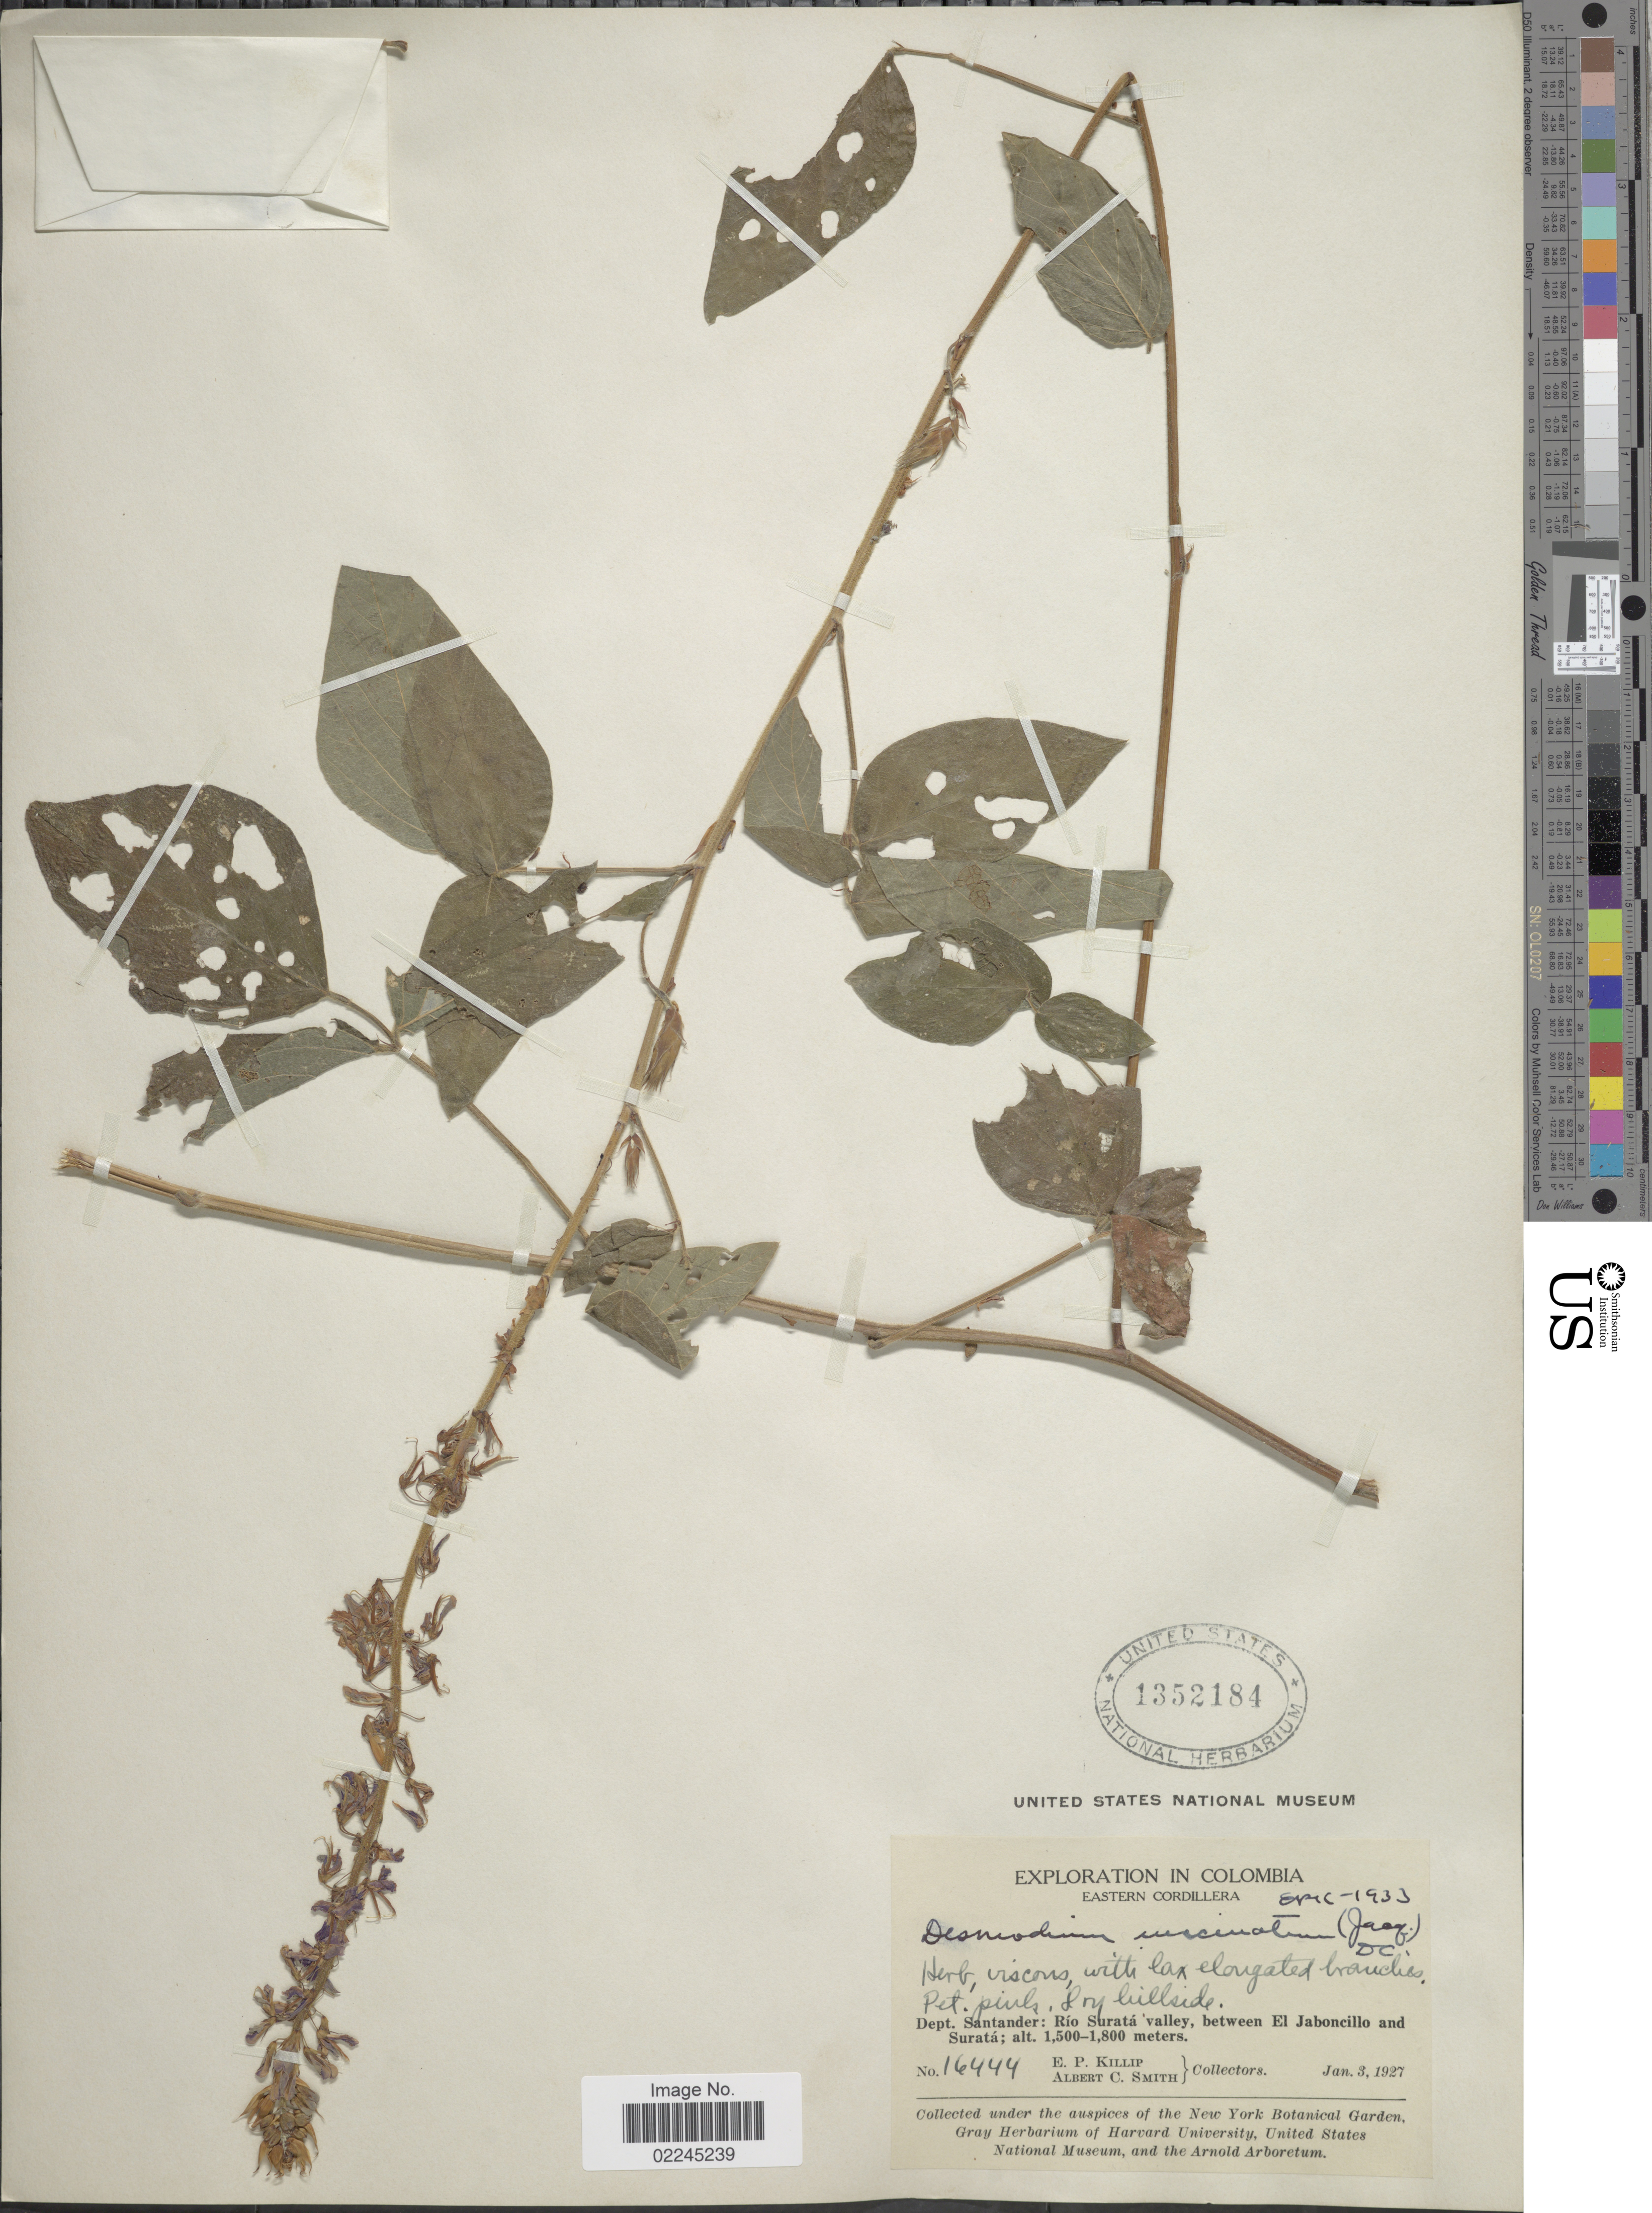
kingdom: Plantae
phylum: Tracheophyta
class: Magnoliopsida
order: Fabales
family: Fabaceae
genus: Desmodium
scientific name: Desmodium intortum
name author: (Mill.) Urb.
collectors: E. P. Killip & A. C. Smith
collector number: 16444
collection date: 1927-01-03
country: Colombia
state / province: Santander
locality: Eastern Cordillera. Dept. Santander: Rio Surata valley, between El Jaboncillo and Surata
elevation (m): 1500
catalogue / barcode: US 1352184